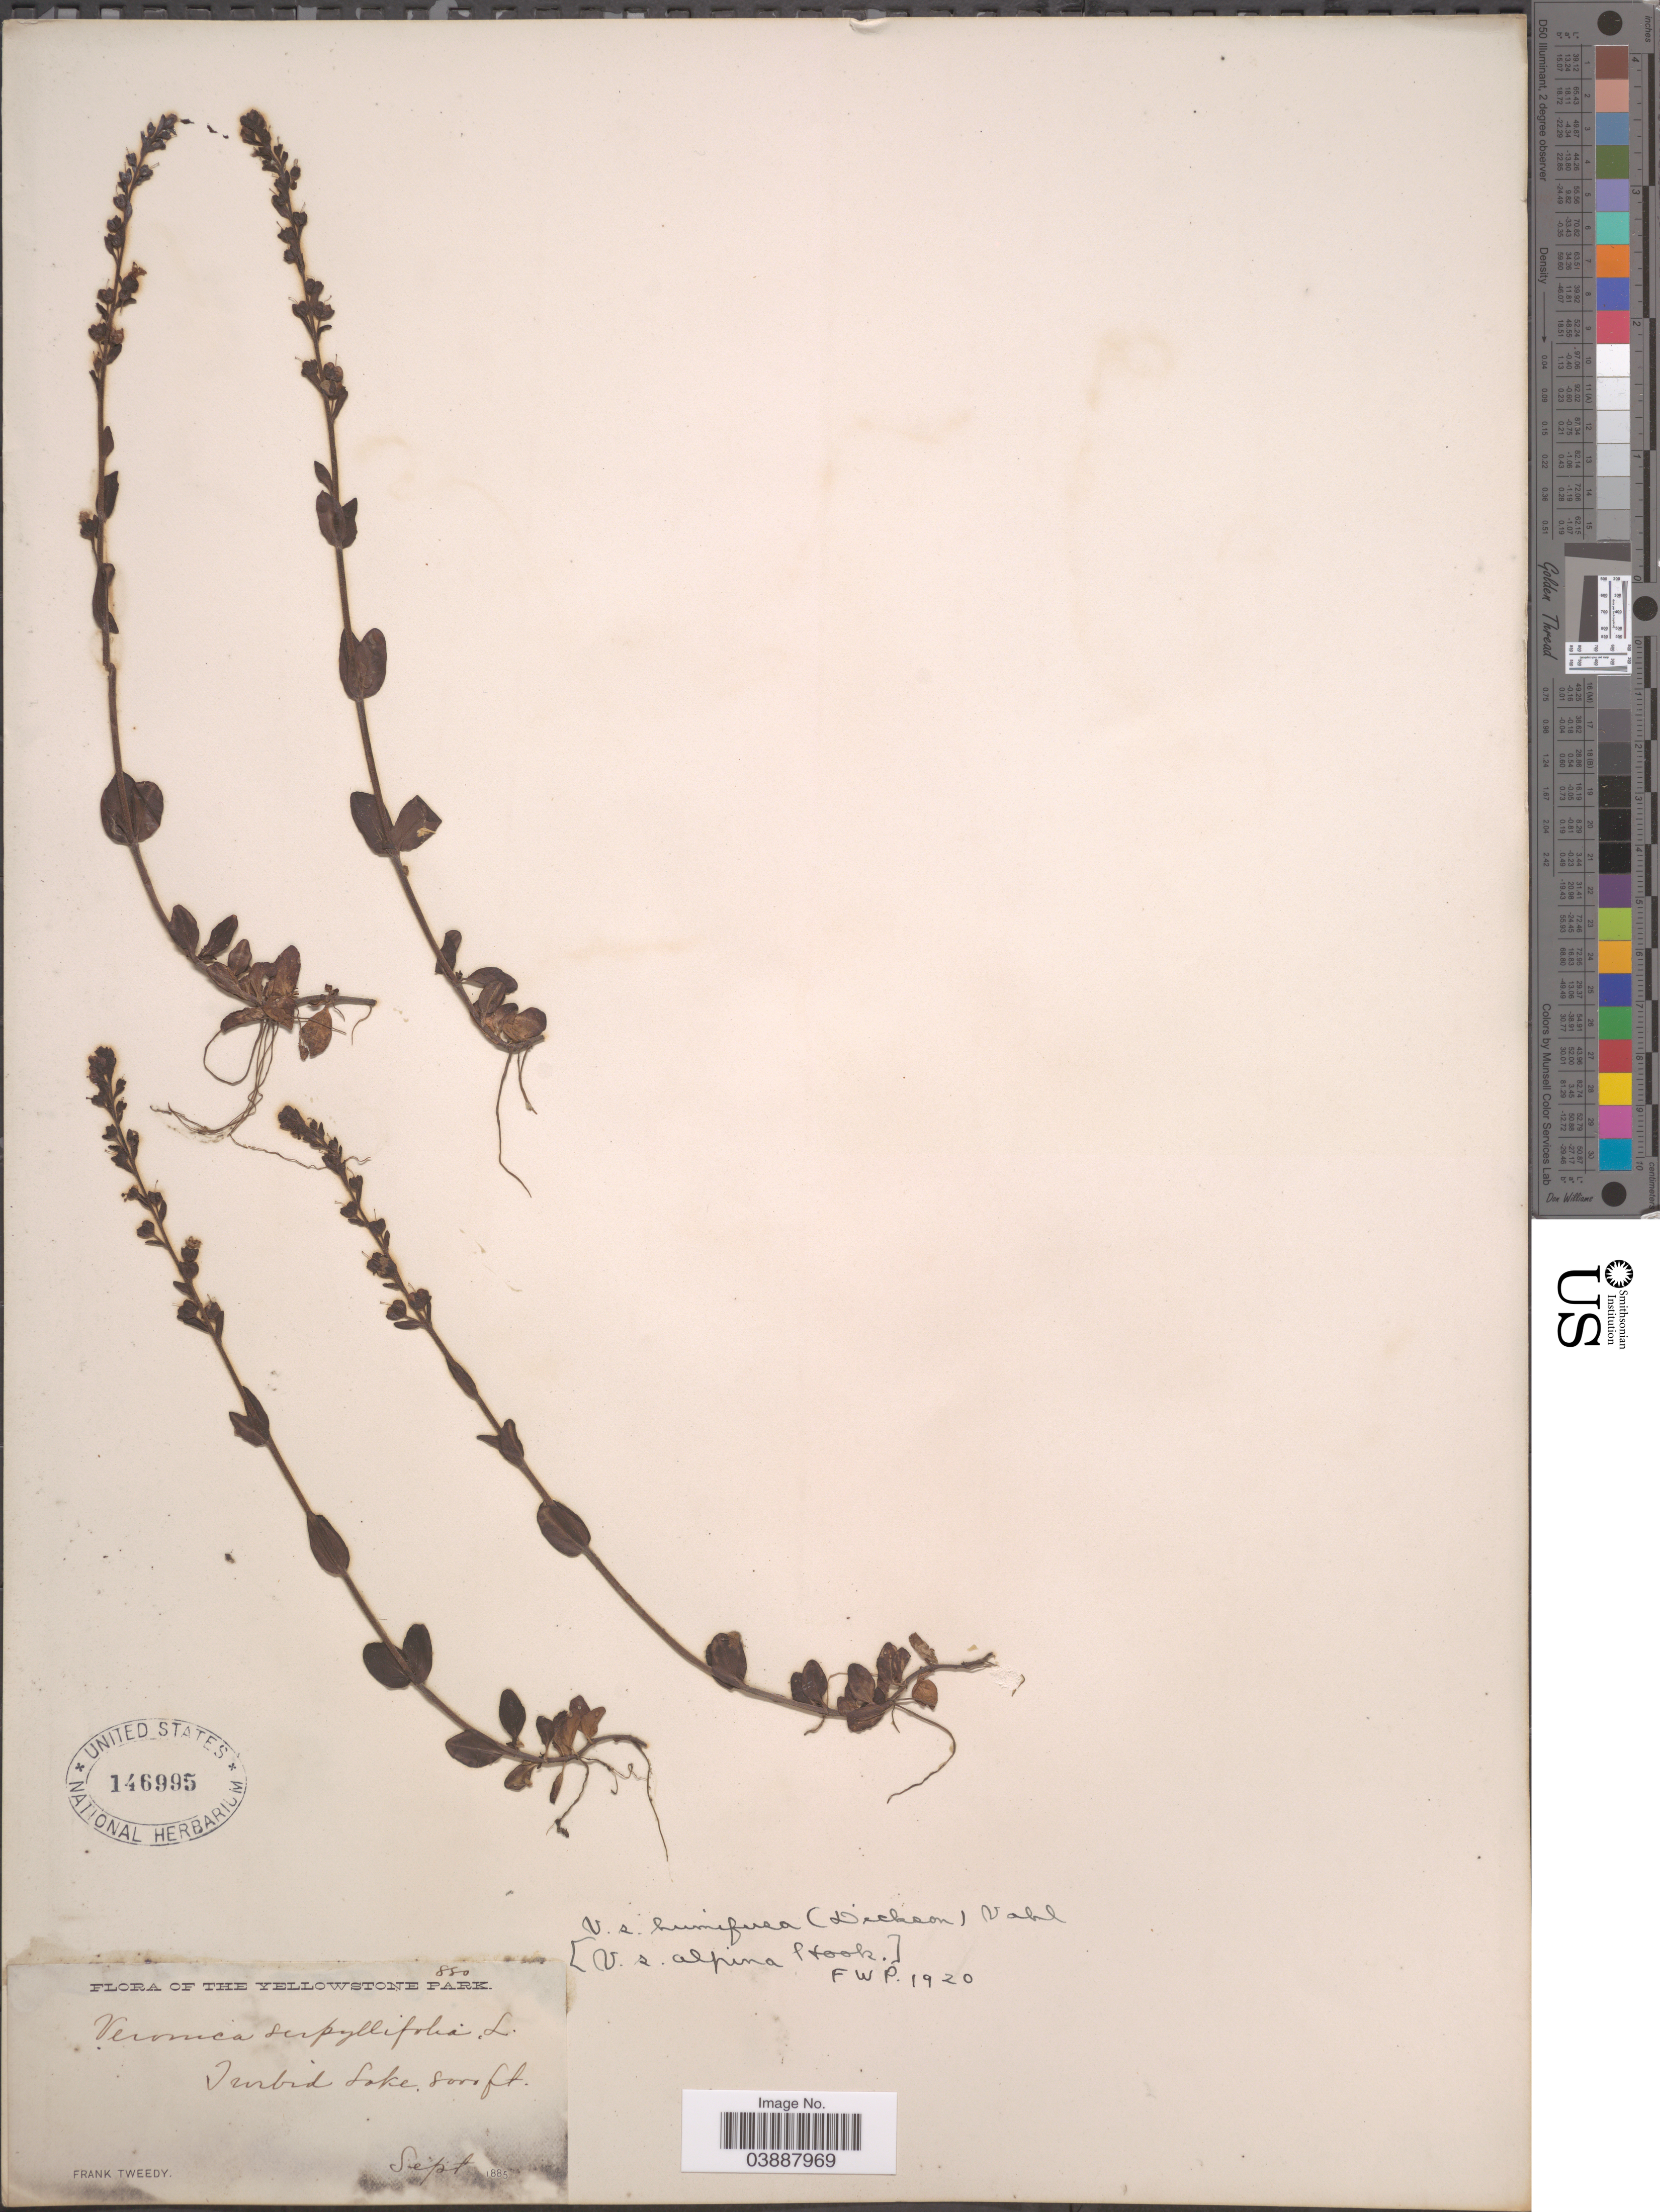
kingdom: Plantae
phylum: Tracheophyta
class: Magnoliopsida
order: Lamiales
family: Plantaginaceae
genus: Veronica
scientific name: Veronica serpyllifolia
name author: L.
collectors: F. Tweedy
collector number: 850*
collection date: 1885-09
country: United States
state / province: Wyoming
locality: Yellowstone Park. Turbid Lake.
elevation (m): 2438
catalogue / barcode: US 146995